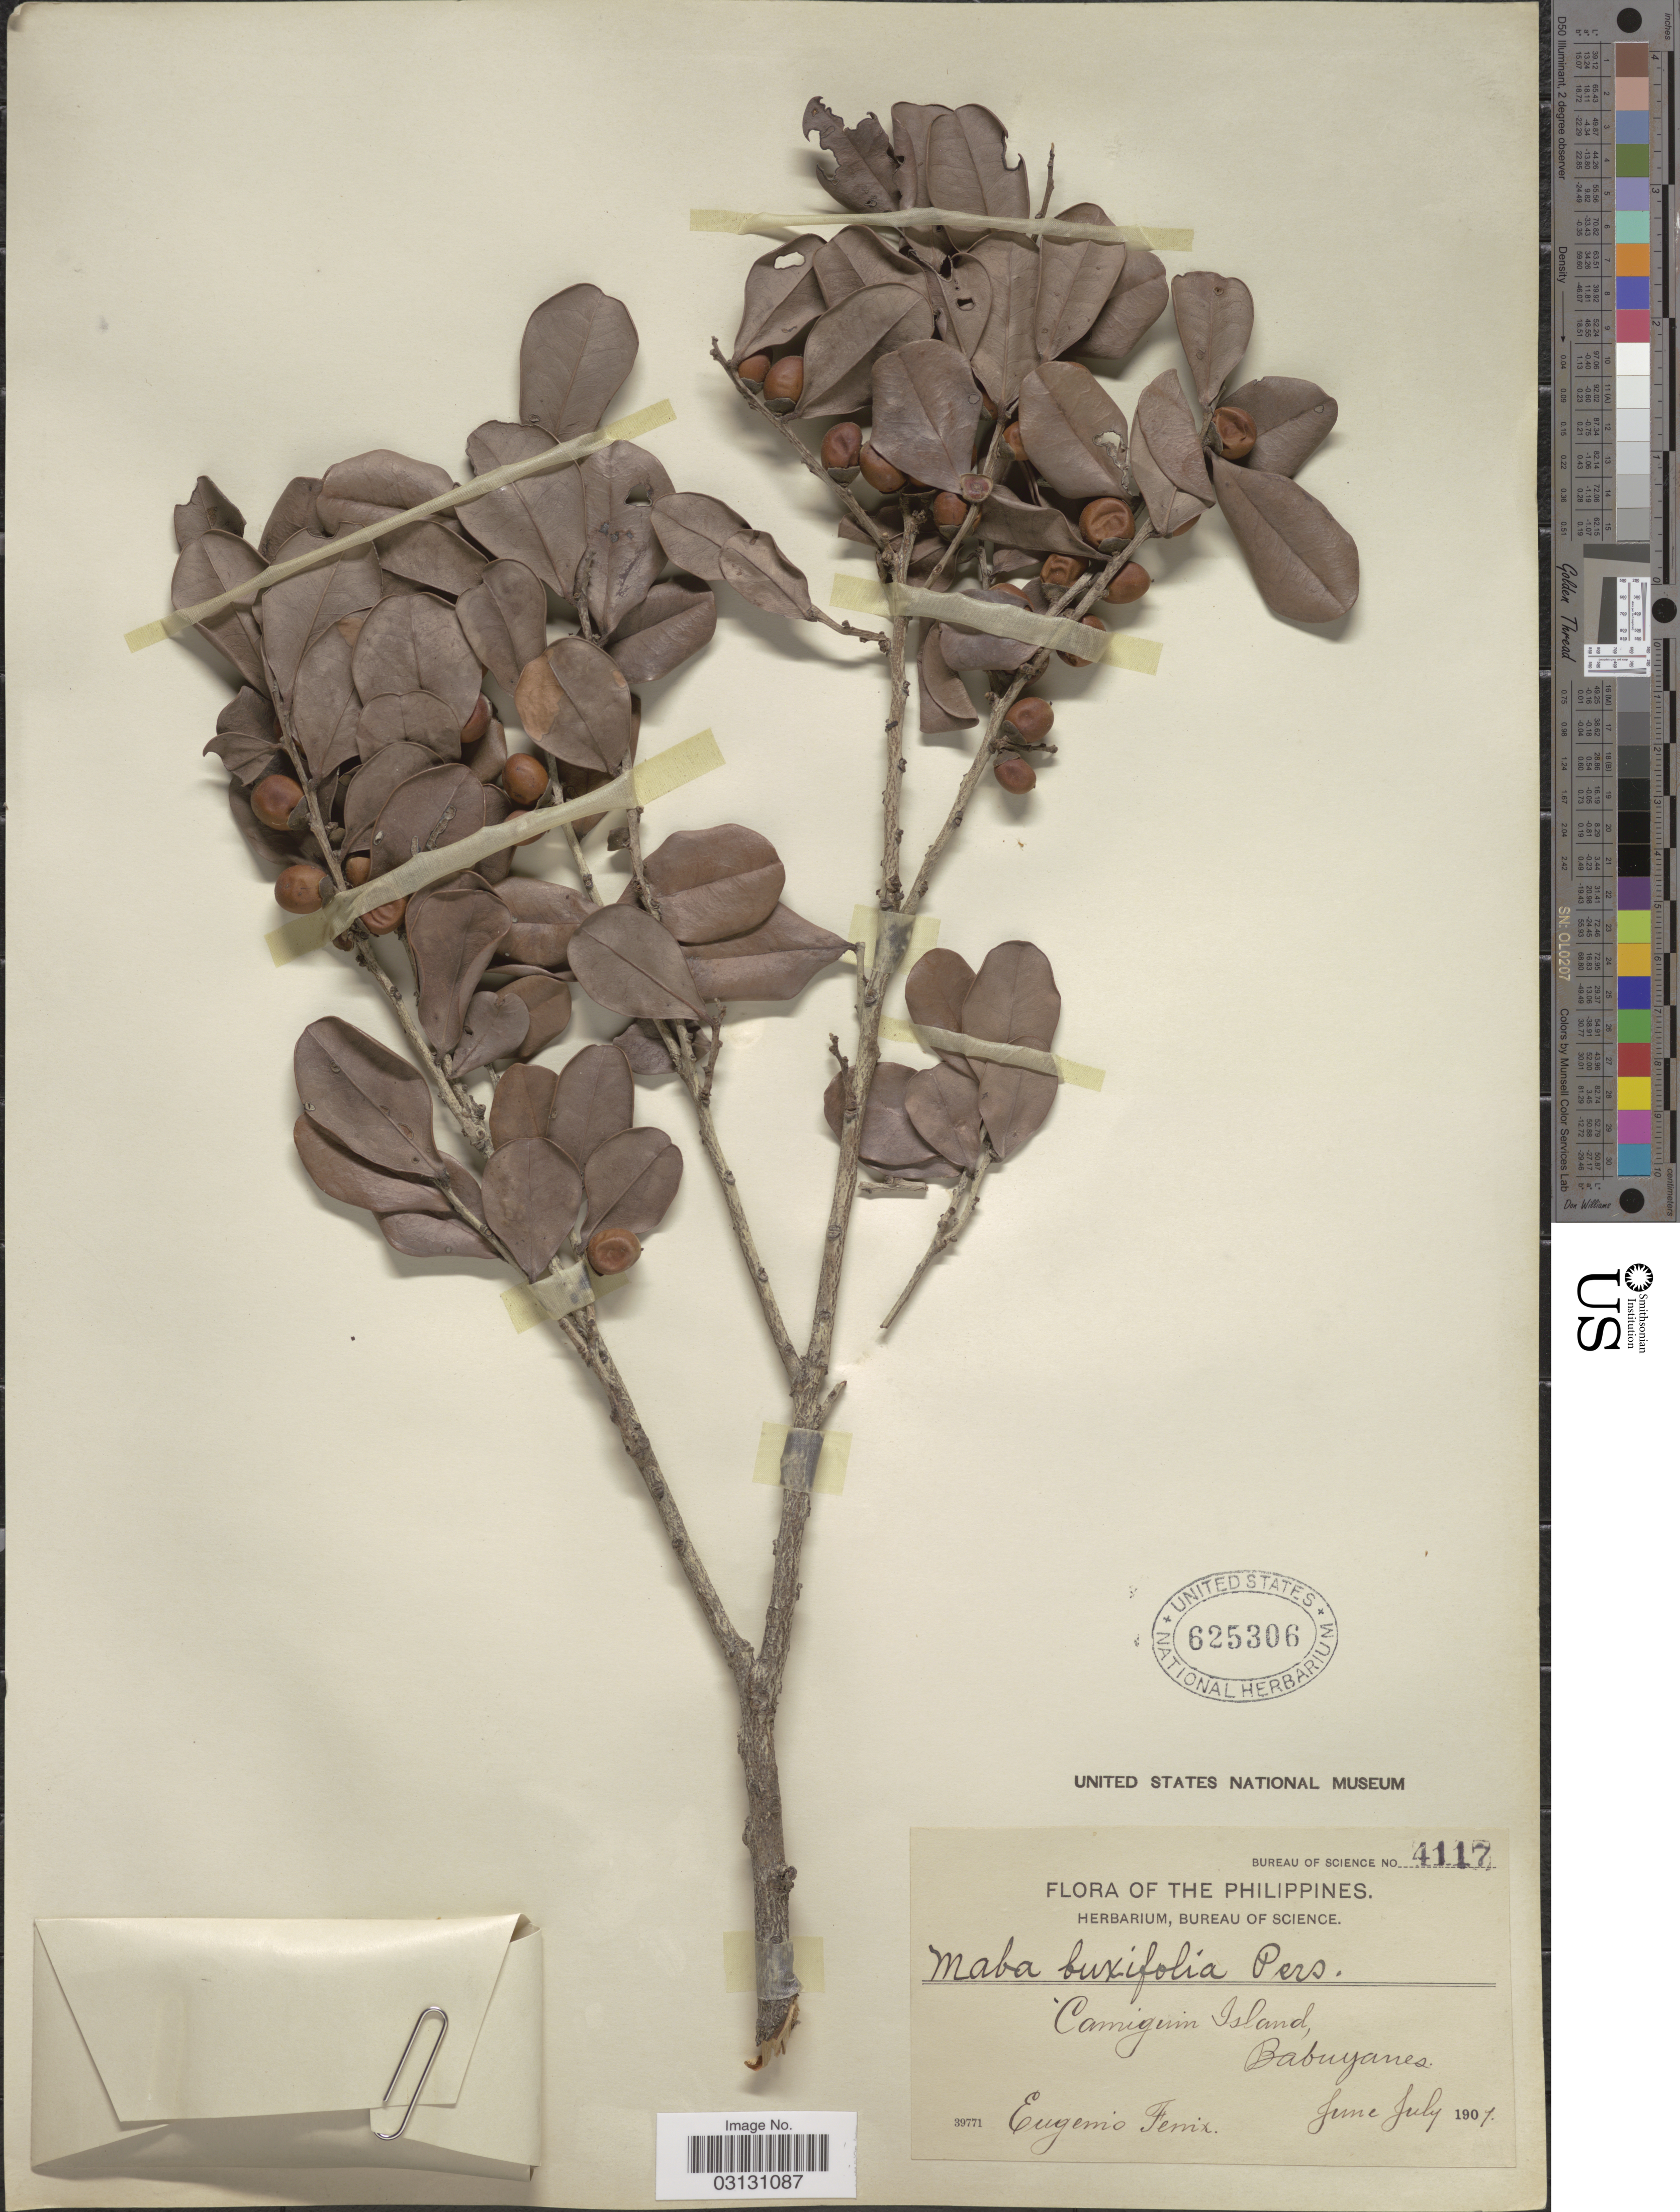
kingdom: Plantae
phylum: Tracheophyta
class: Magnoliopsida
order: Ericales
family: Ebenaceae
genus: Diospyros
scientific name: Diospyros ferrea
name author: (Willd.) Bakh.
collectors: E. Fénix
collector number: Bureau of Science 4117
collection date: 1907-06/1907-07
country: Philippines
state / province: Northern Mindanao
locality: Camiguin Island, Babuyanes.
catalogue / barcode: US 625306